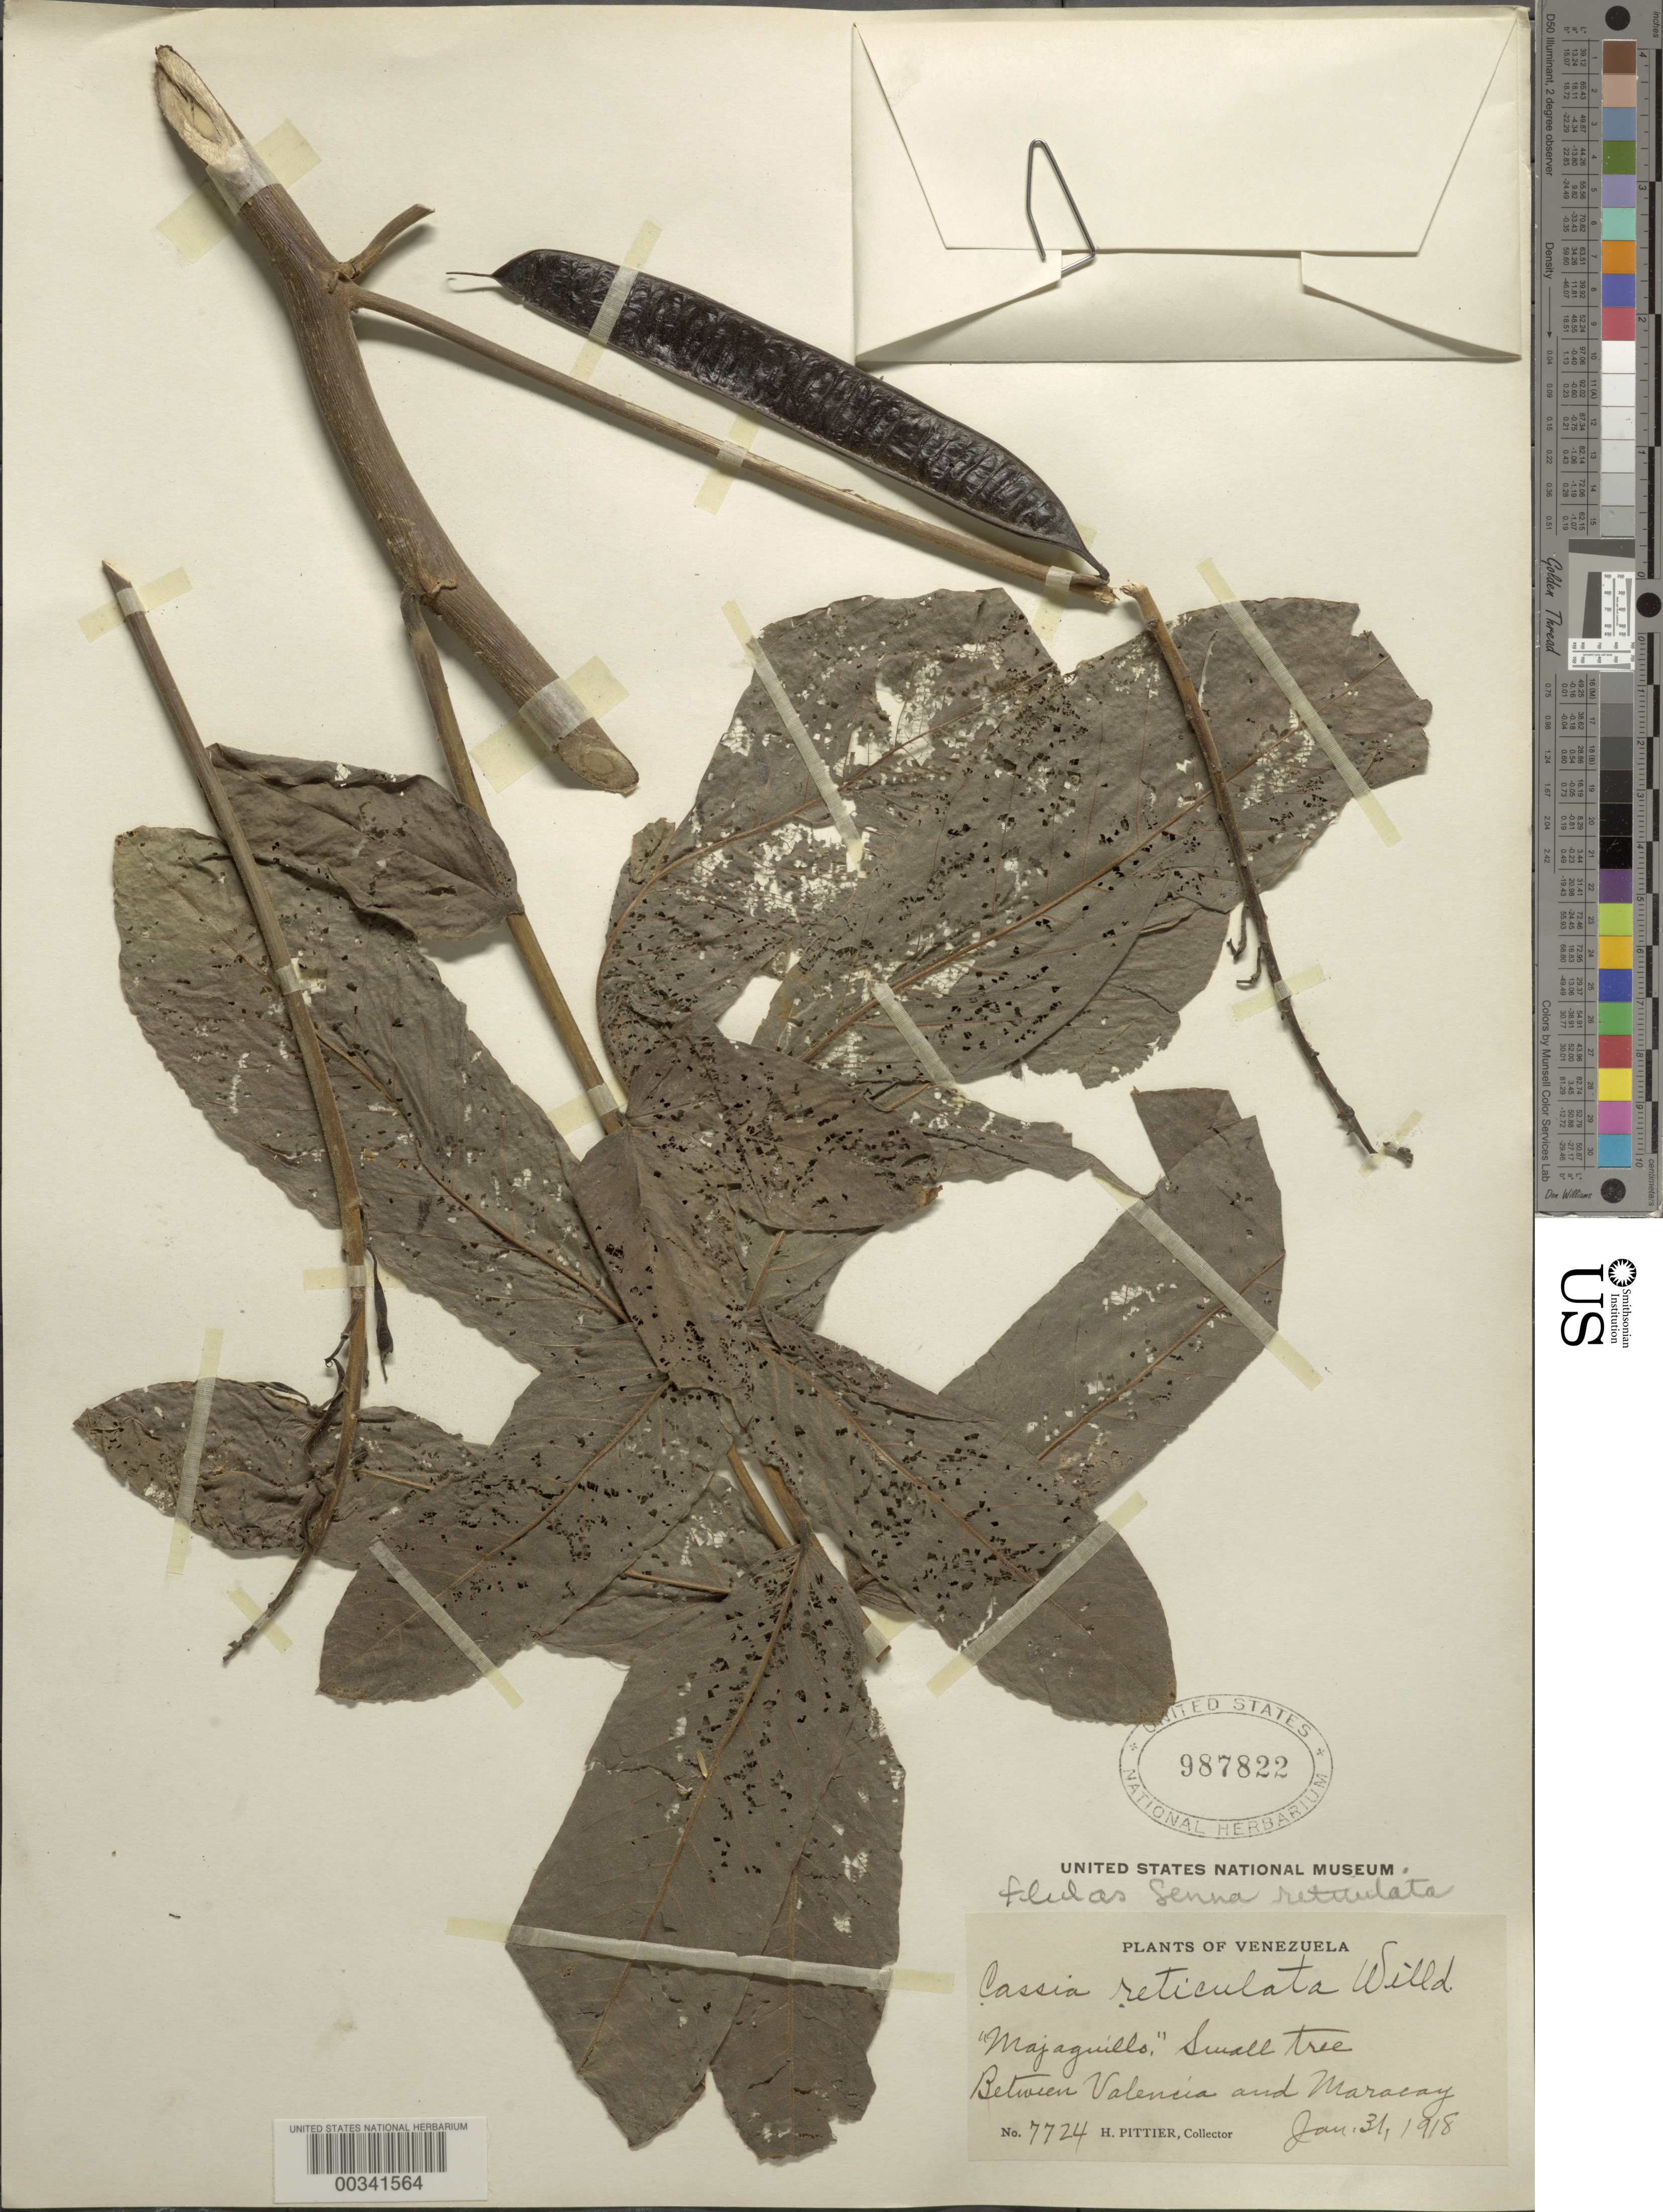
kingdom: Plantae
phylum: Tracheophyta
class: Magnoliopsida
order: Fabales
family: Fabaceae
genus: Senna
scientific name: Senna reticulata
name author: (Willd.) H.S. Irwin & Barneby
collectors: H. F. Pittier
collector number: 7724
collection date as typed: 31 Jan 1918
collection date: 1918-01-31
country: Venezuela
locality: Between valencia and maracay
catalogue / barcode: US 987822